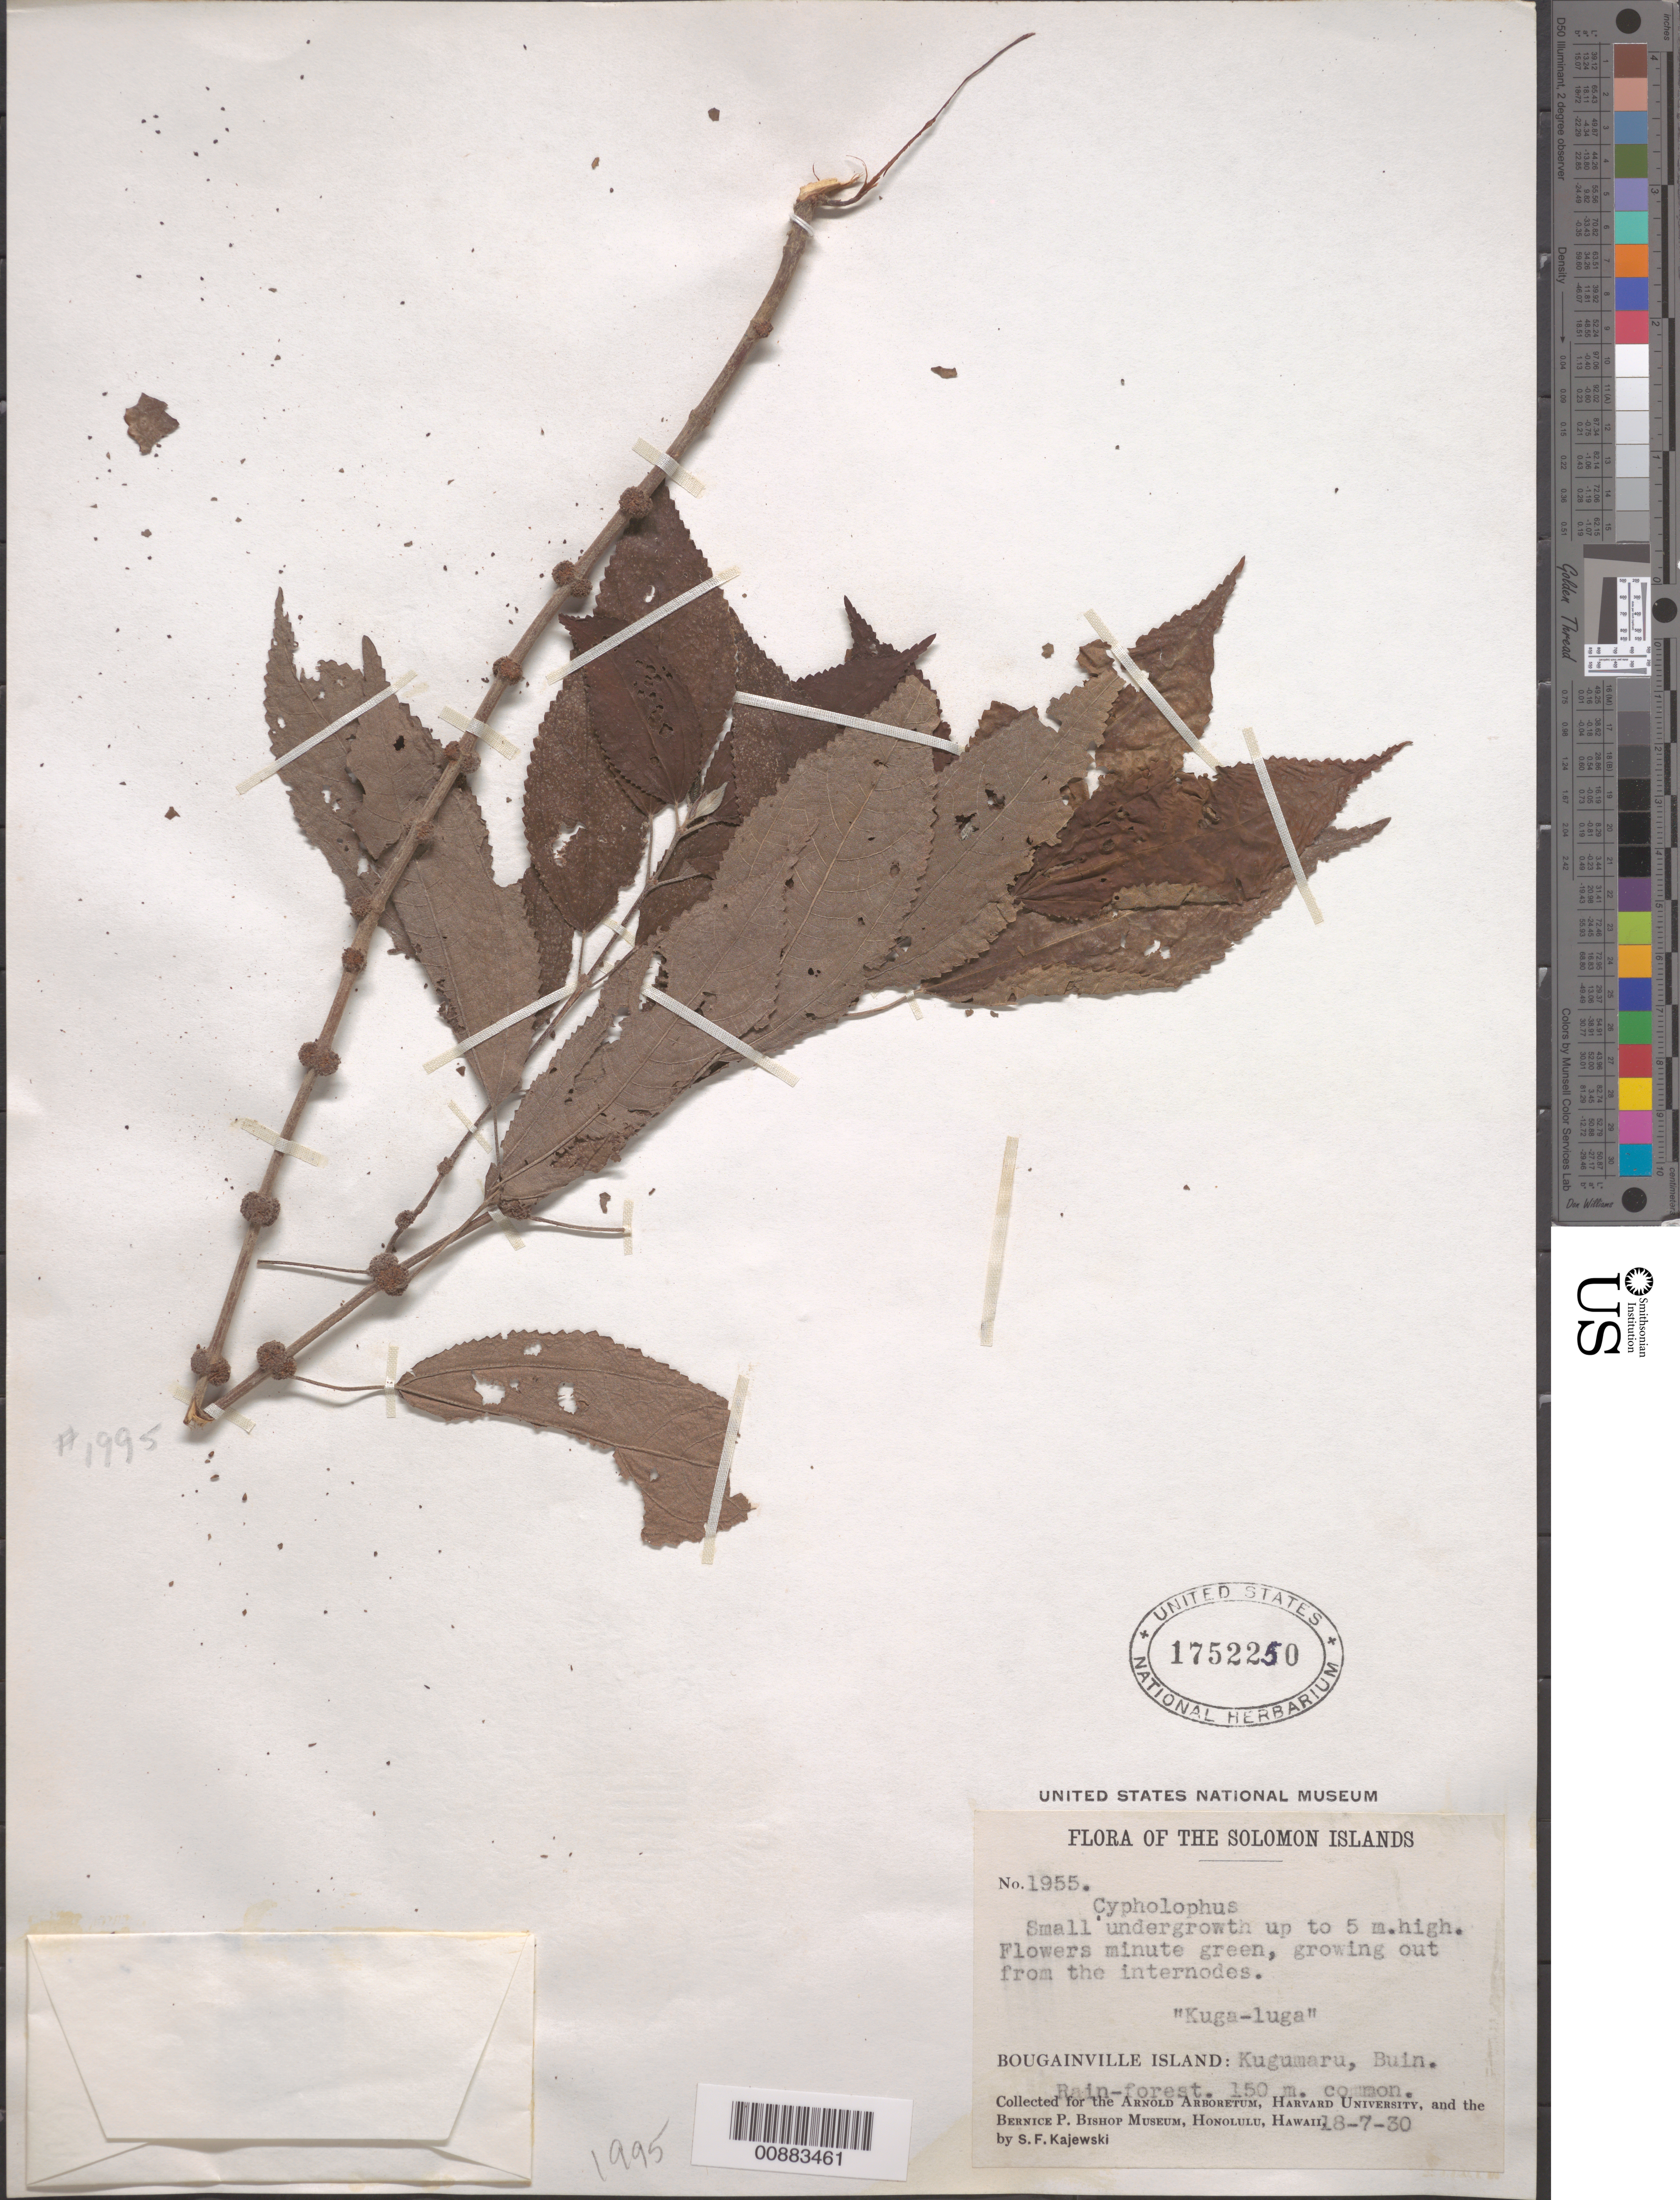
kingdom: Plantae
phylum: Tracheophyta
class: Magnoliopsida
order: Rosales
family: Urticaceae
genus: Pouzolzia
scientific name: Pouzolzia sp.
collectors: S. Kajewski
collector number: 1955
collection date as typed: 18 Jul 1930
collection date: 1930-07-18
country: Papua New Guinea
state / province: Bougainville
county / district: Buin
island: Bougainville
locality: Bougainville Island, Kugumaru, Buin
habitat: rain forest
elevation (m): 150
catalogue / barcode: US 1752250